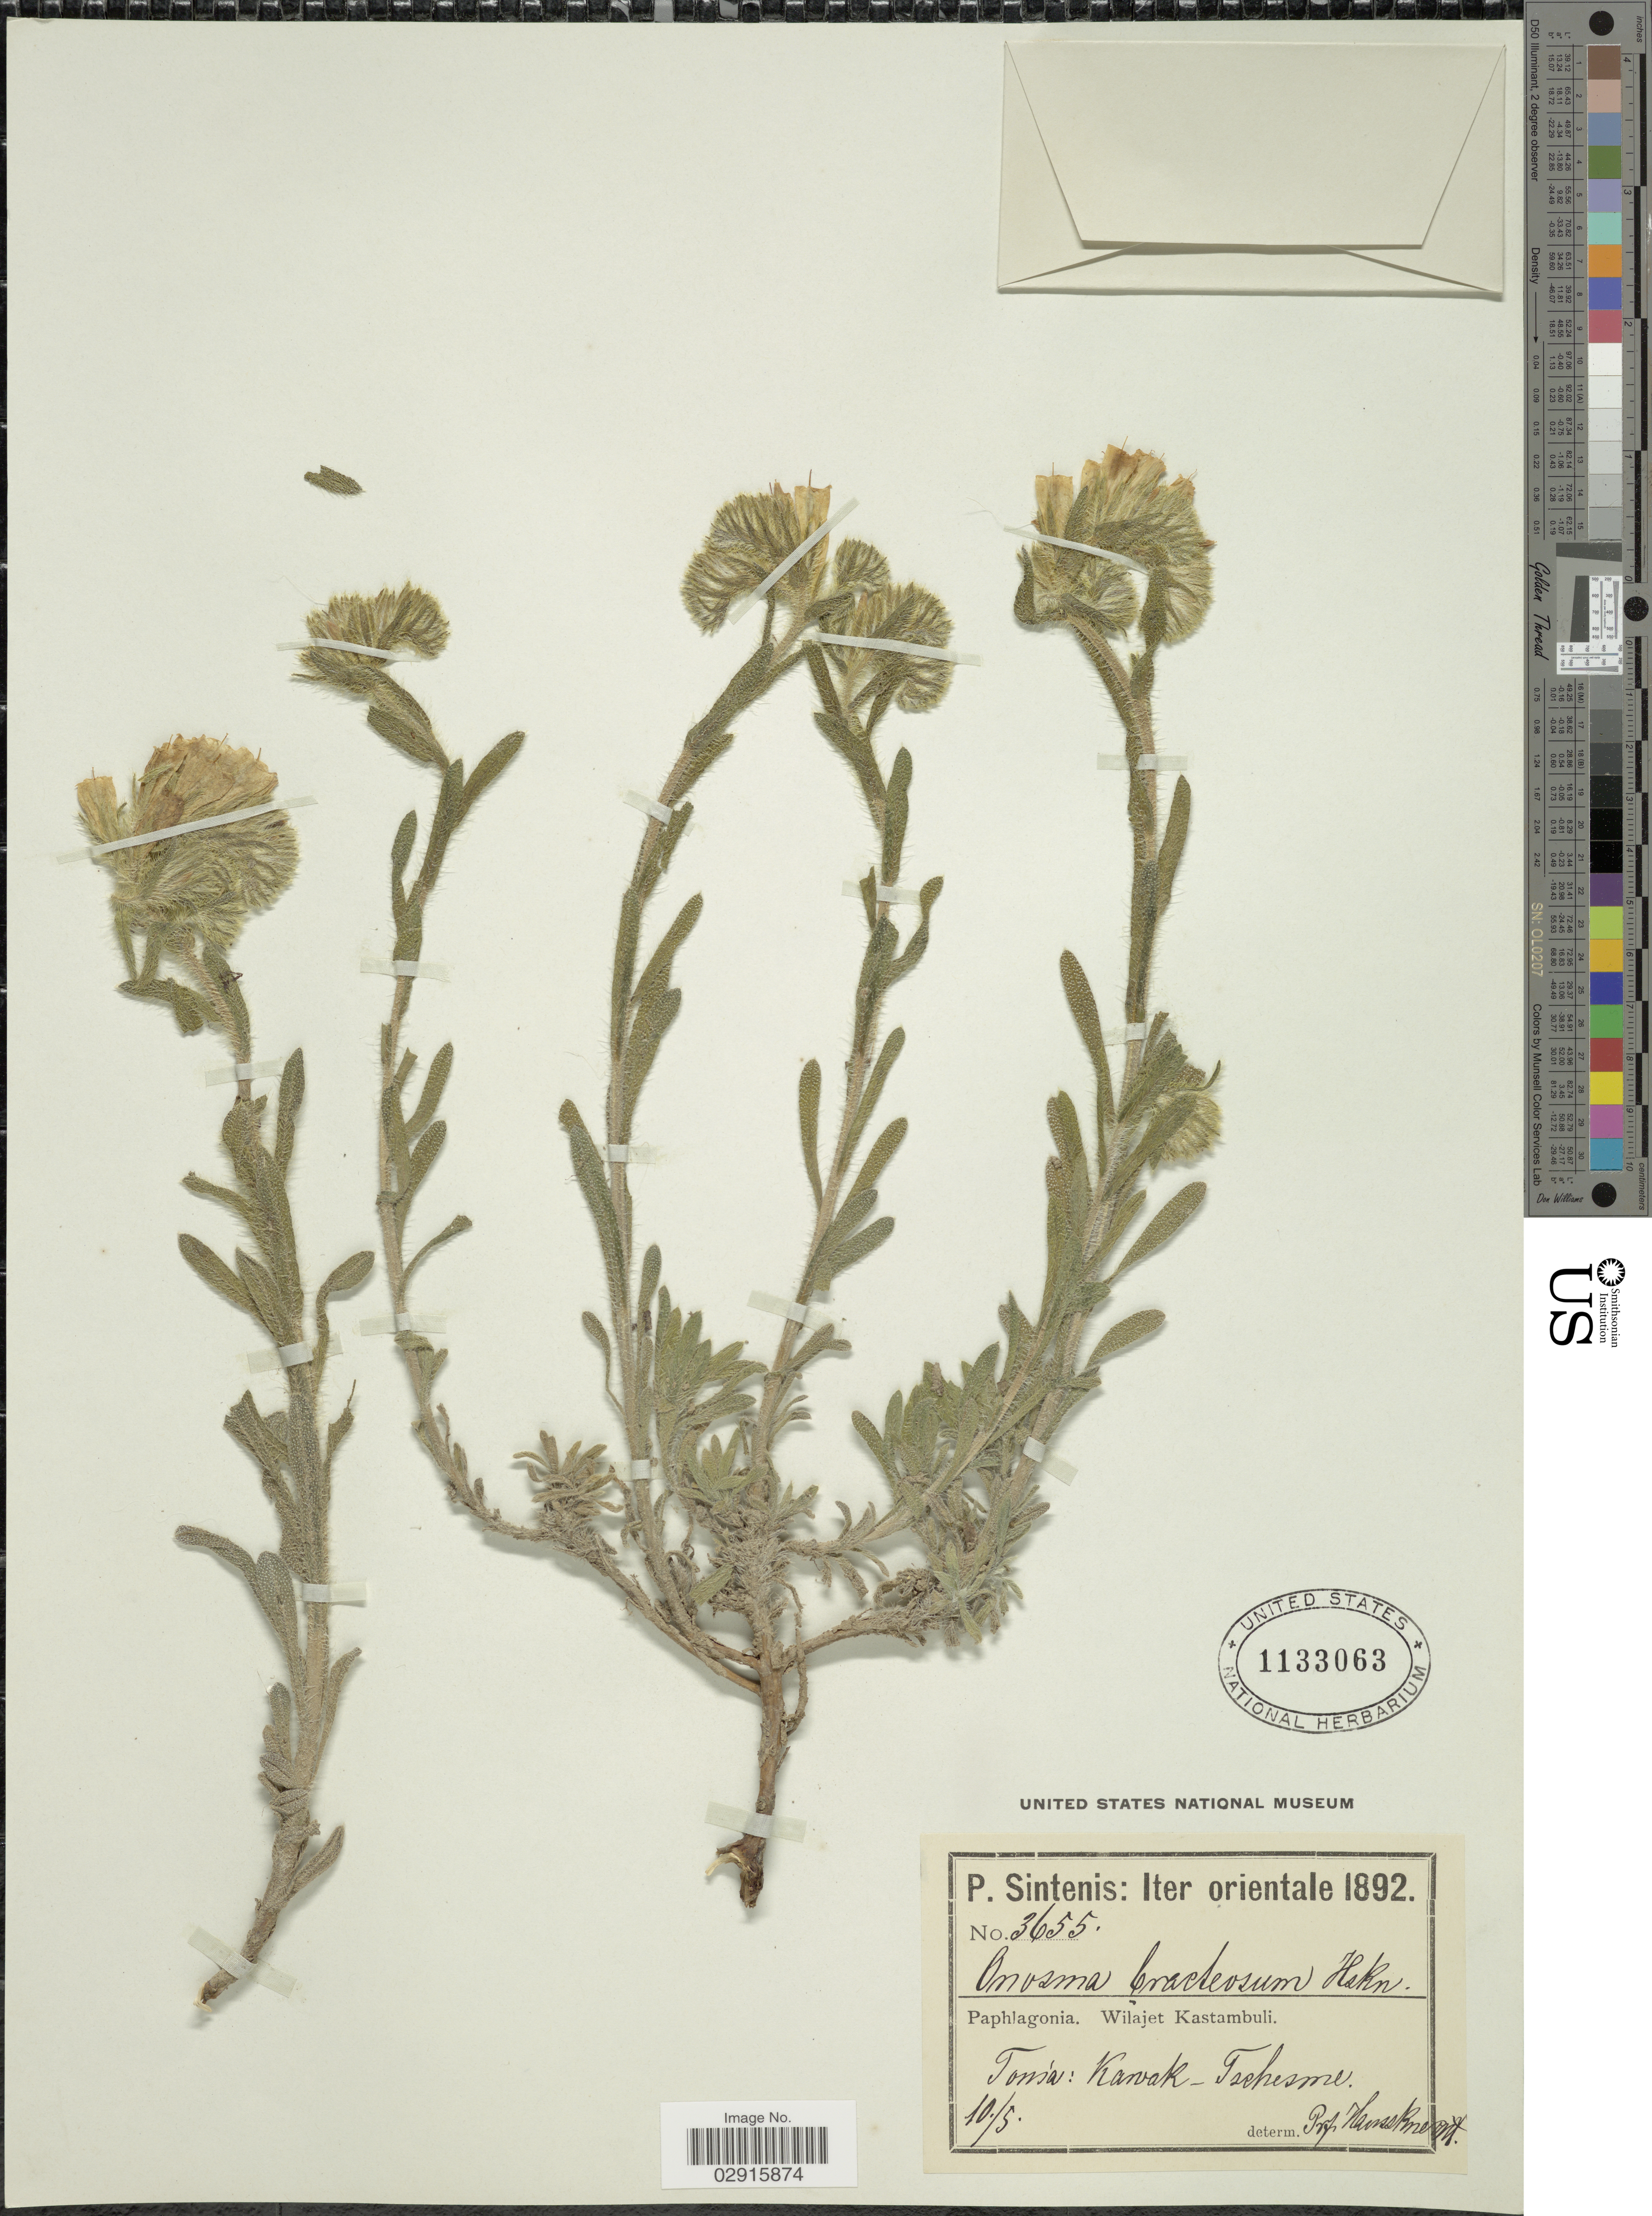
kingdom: Plantae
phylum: Tracheophyta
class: Magnoliopsida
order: Boraginales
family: Boraginaceae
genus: Onosma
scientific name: Onosma bracteosa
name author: Hausskn. & Bornm.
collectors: P. Sintenis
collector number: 3655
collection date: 1892-05-10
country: Turkey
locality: Paphlagonia, Wilajet Kastambuli, Tonsia, Karvak-Tschesme.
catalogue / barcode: US 1133063